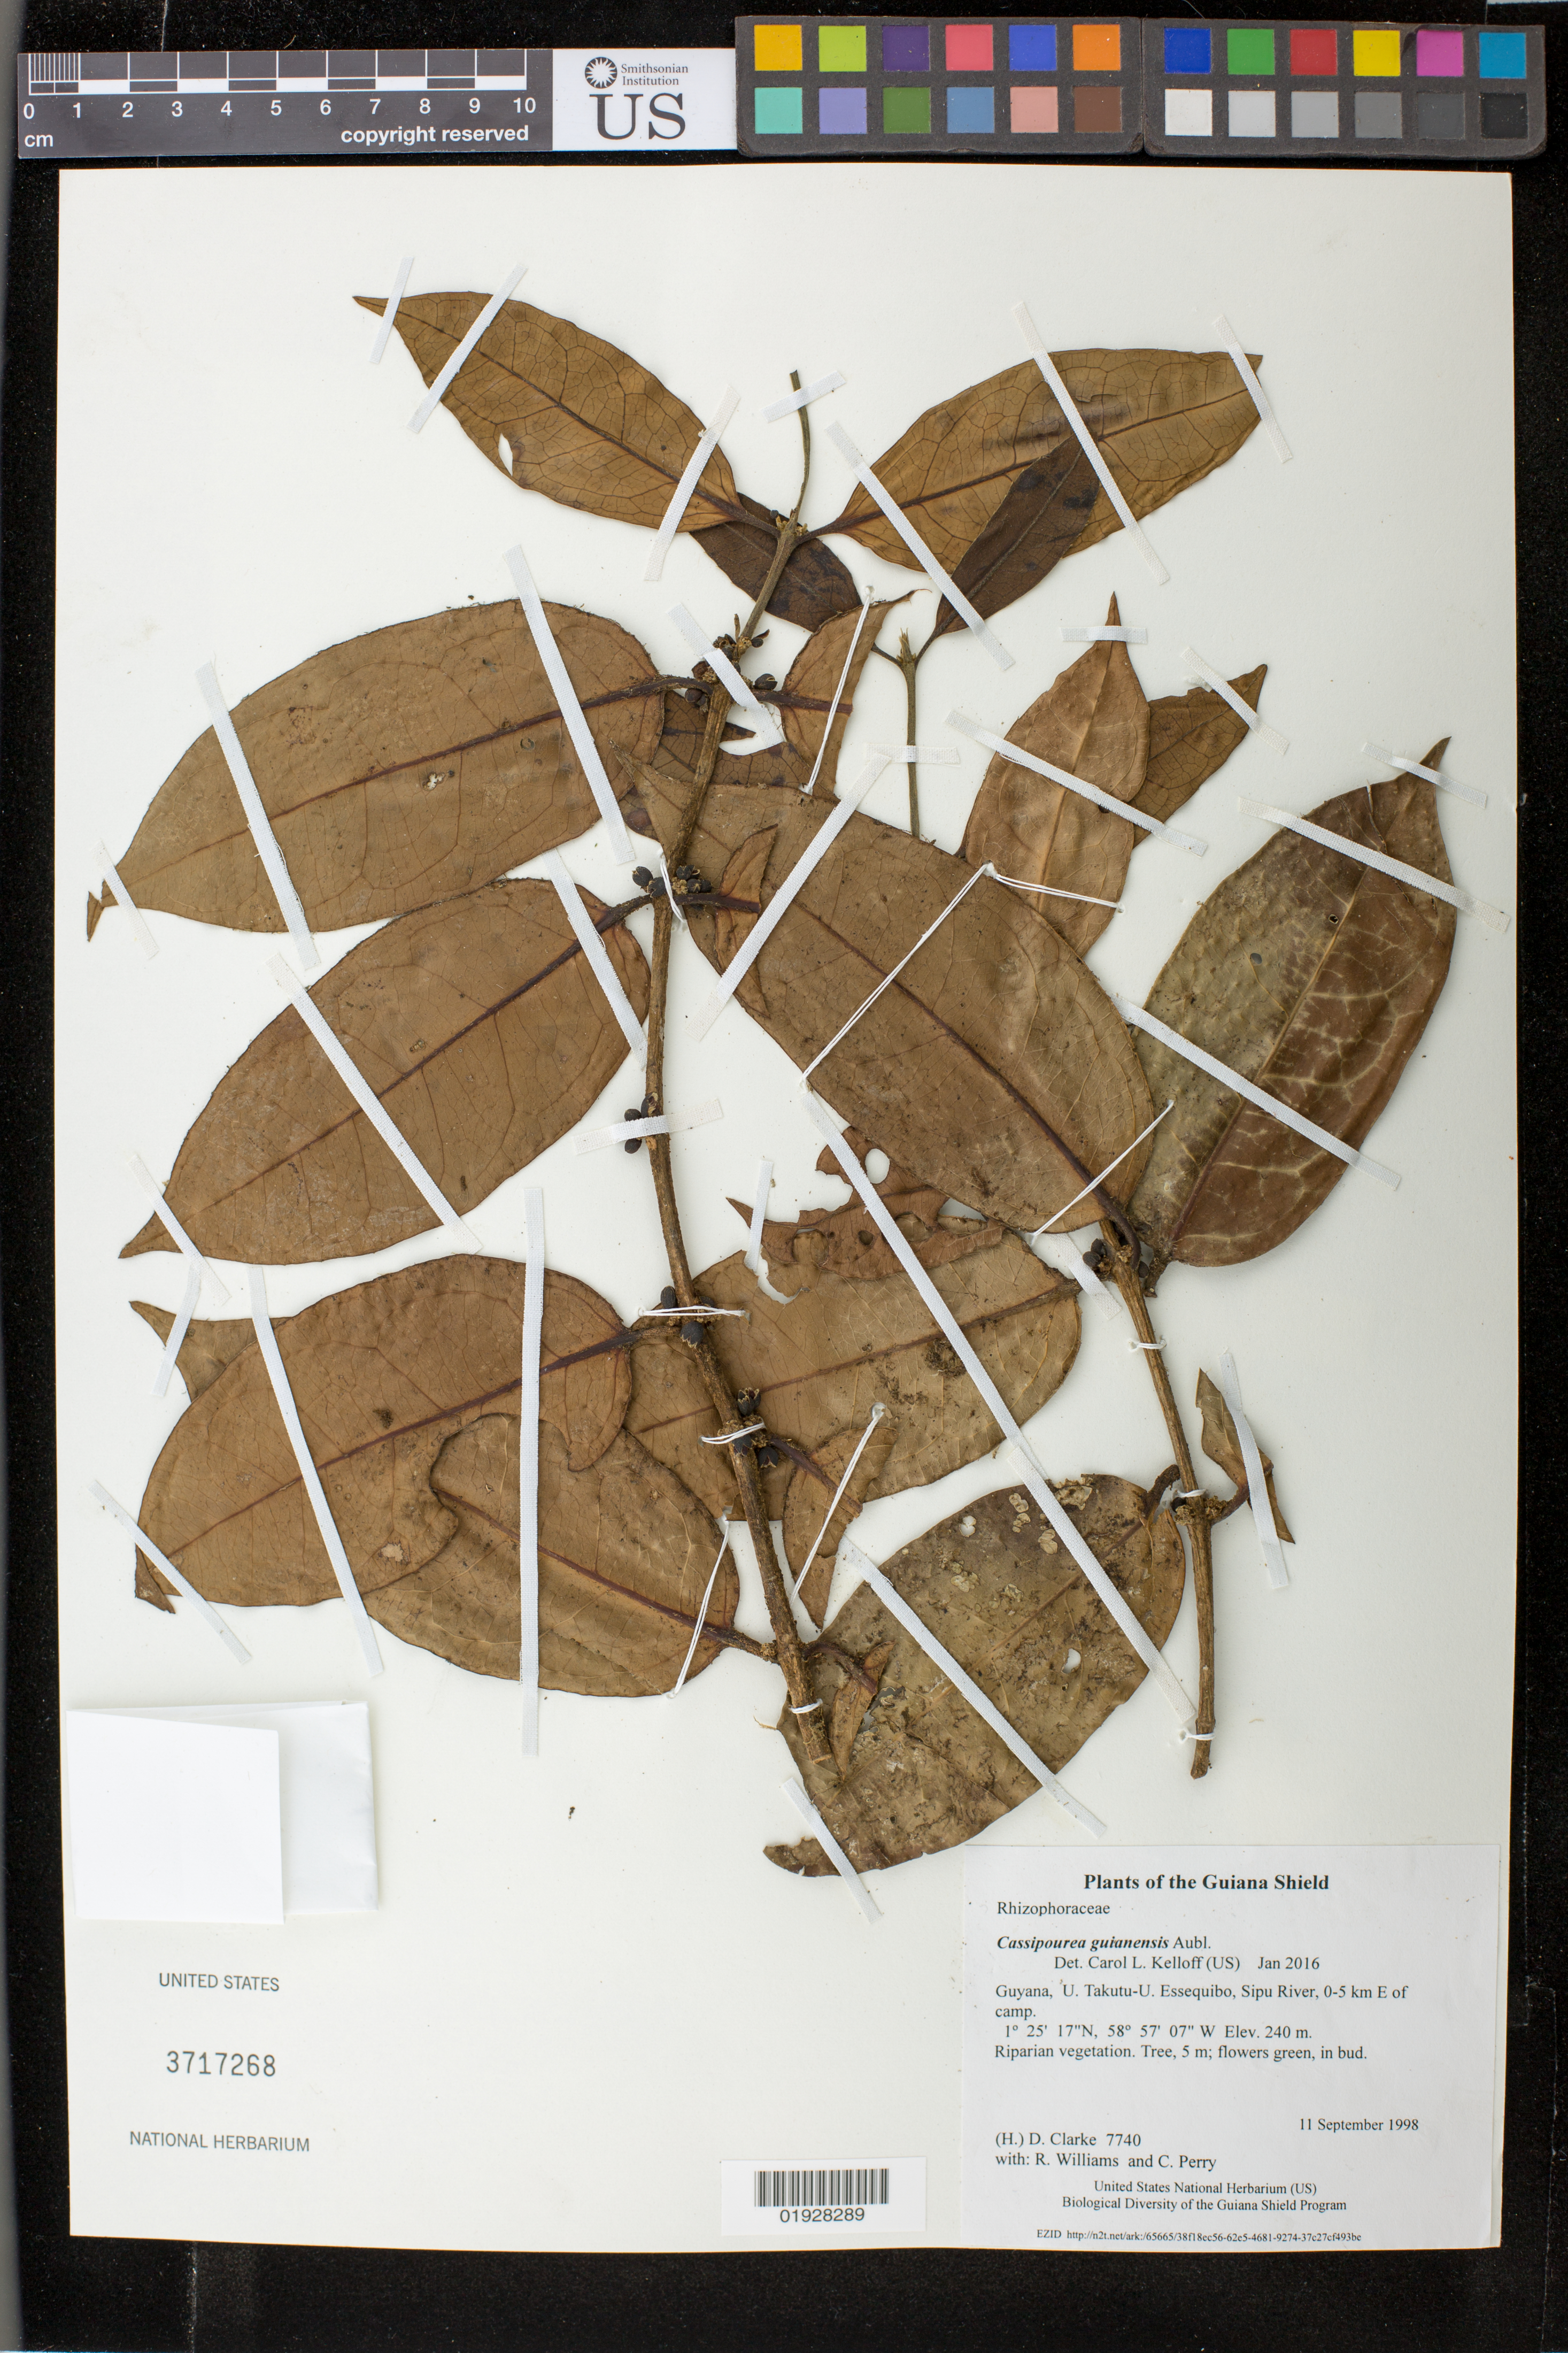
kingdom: Plantae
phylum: Tracheophyta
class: Magnoliopsida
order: Malpighiales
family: Rhizophoraceae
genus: Cassipourea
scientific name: Cassipourea guianensis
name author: Aubl.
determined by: Kelloff, Carol L., (US), Smithsonian Institution - National Museum of Natural History (UNITED STATES)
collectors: H. D. Clarke, R. Williams & C. Perry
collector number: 7740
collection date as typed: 11 September 1998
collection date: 1998-09-11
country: Guyana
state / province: U. Takutu-U. Essequibo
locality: Sipu River, 0-5 km E of camp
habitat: Riparian vegetation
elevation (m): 240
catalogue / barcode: US 3717268